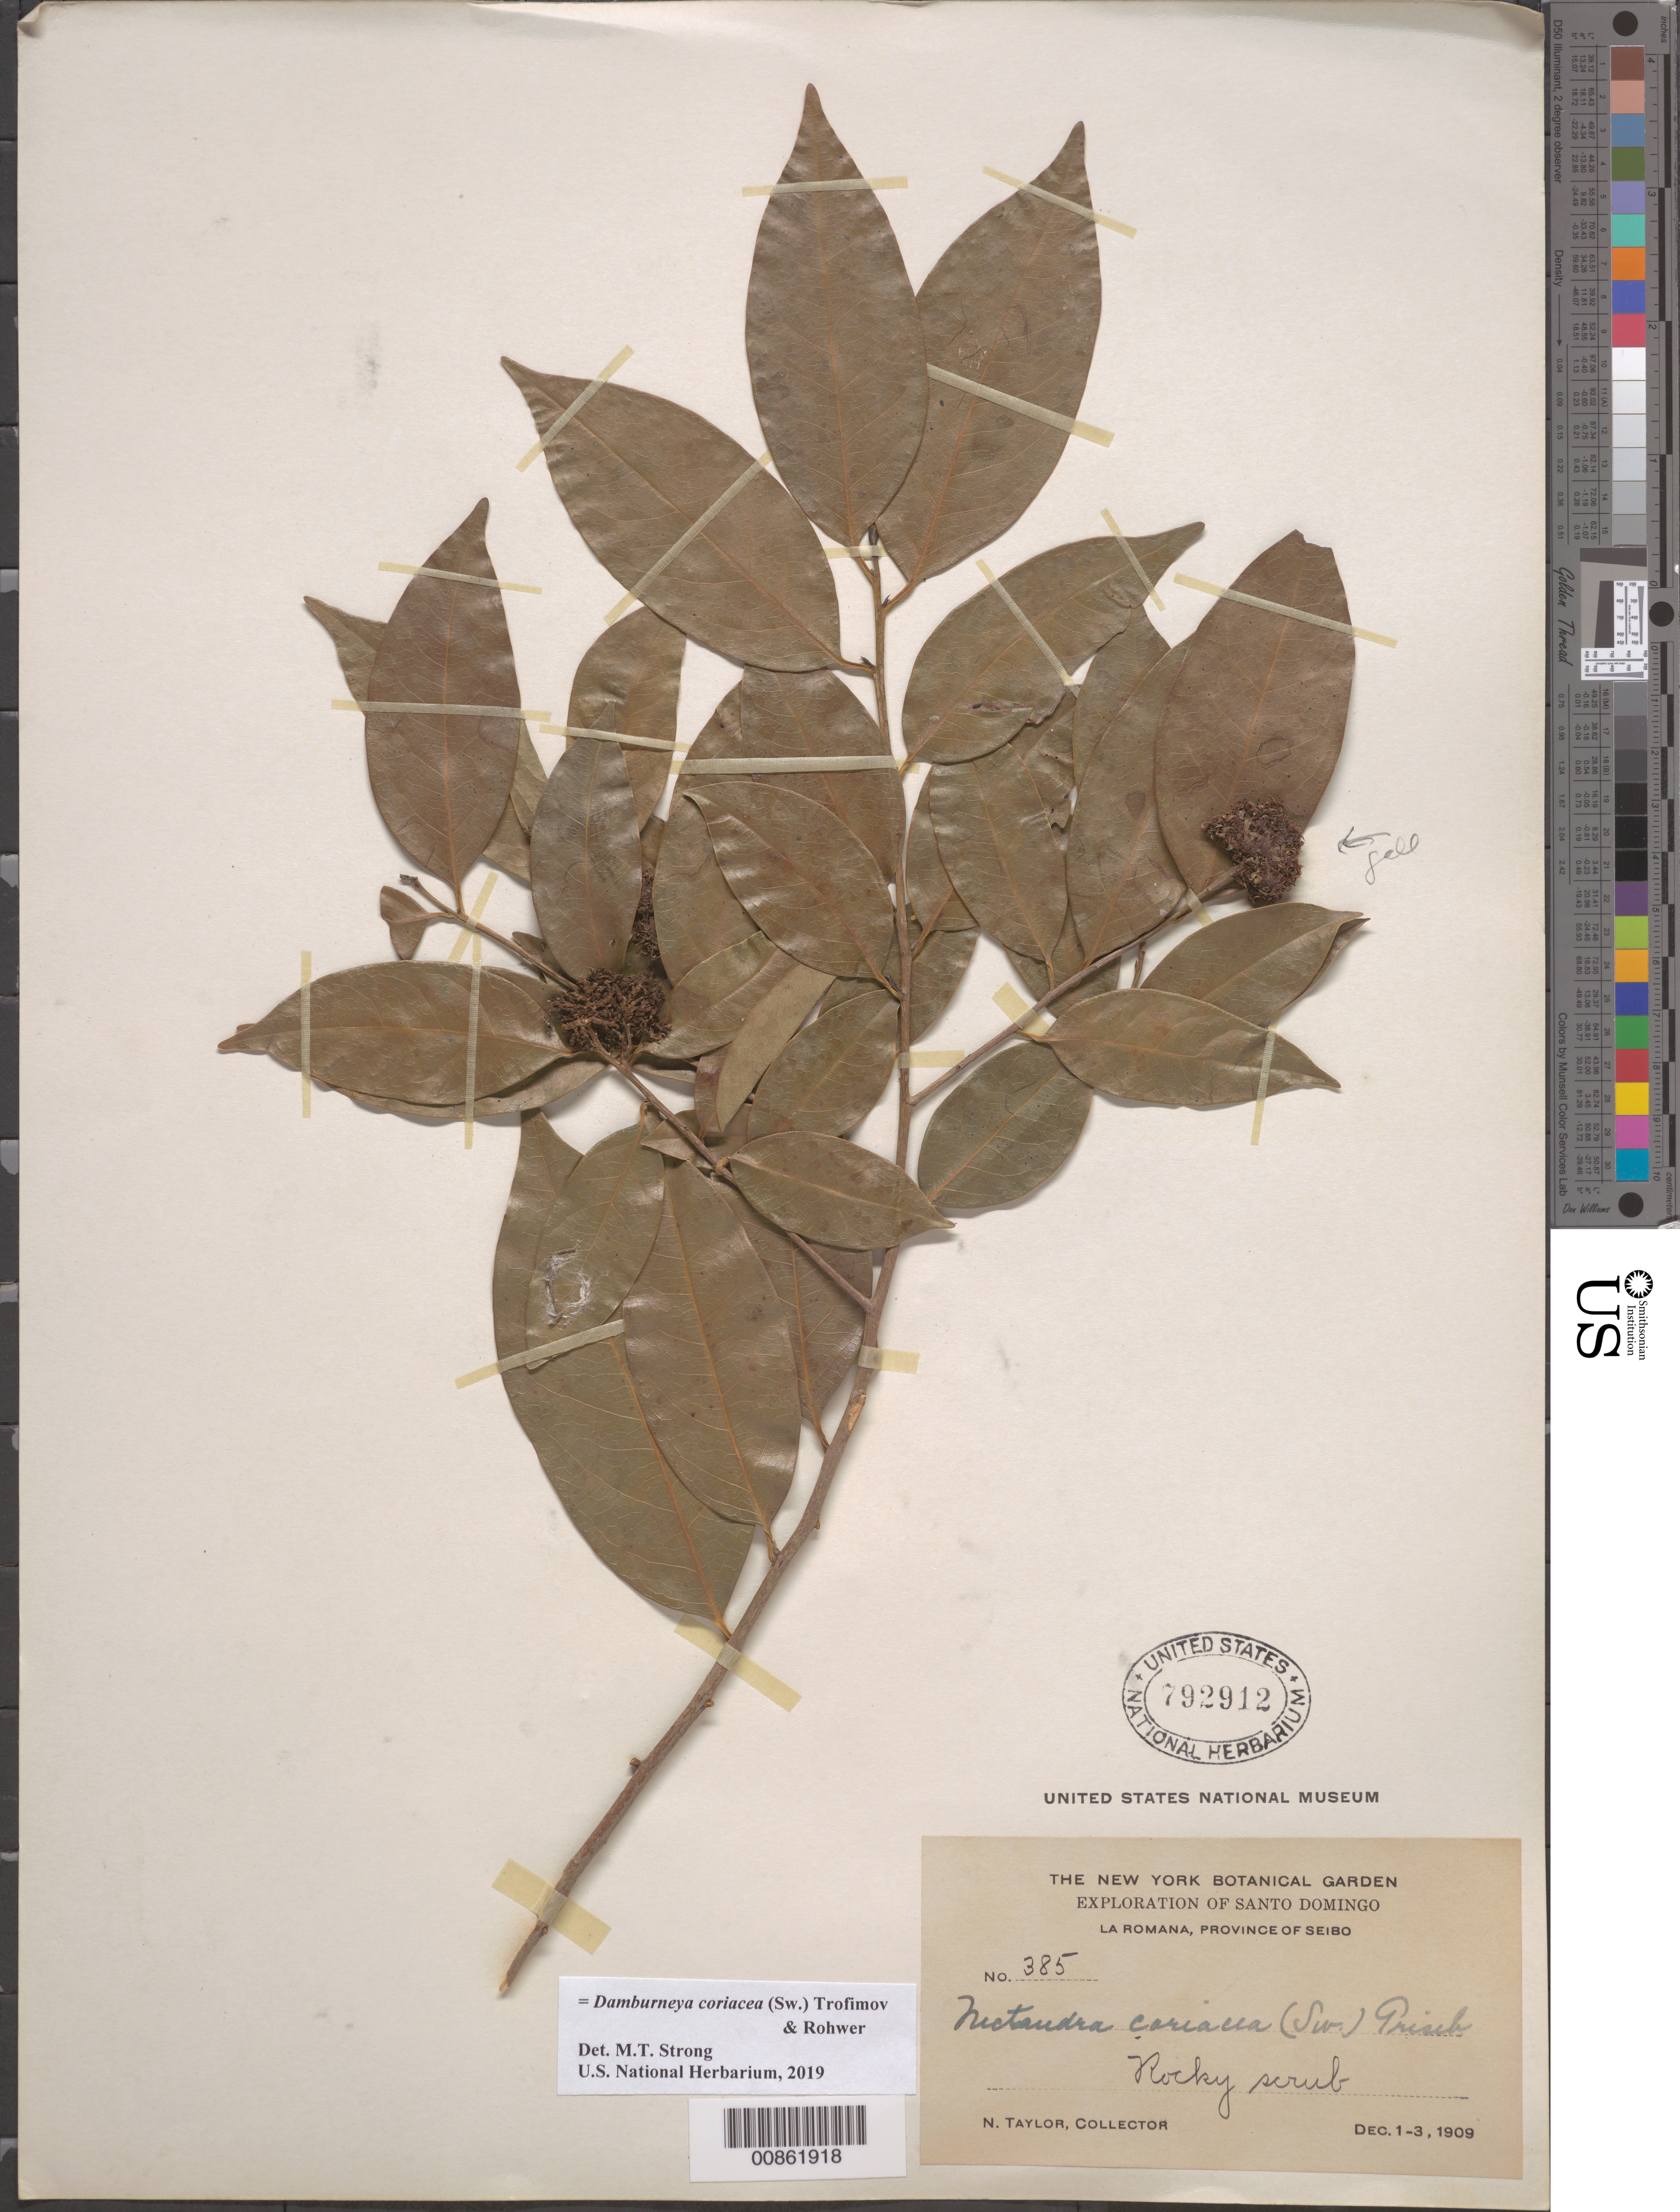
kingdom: Plantae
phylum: Tracheophyta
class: Magnoliopsida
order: Laurales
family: Lauraceae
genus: Damburneya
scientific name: Damburneya coriacea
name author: (Sw.) Trofimov & Rohwer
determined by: Strong, M. T., (US), Smithsonian Institution - National Museum of Natural History (UNITED STATES)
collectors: N. Taylor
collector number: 385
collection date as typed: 01 Dec 1909 to 03 Dec 1909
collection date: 1909-12-01/1909-12-03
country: Dominican Republic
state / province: El Seibo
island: Hispaniola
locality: La Romana.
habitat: Rocky scrub.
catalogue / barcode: US 792912